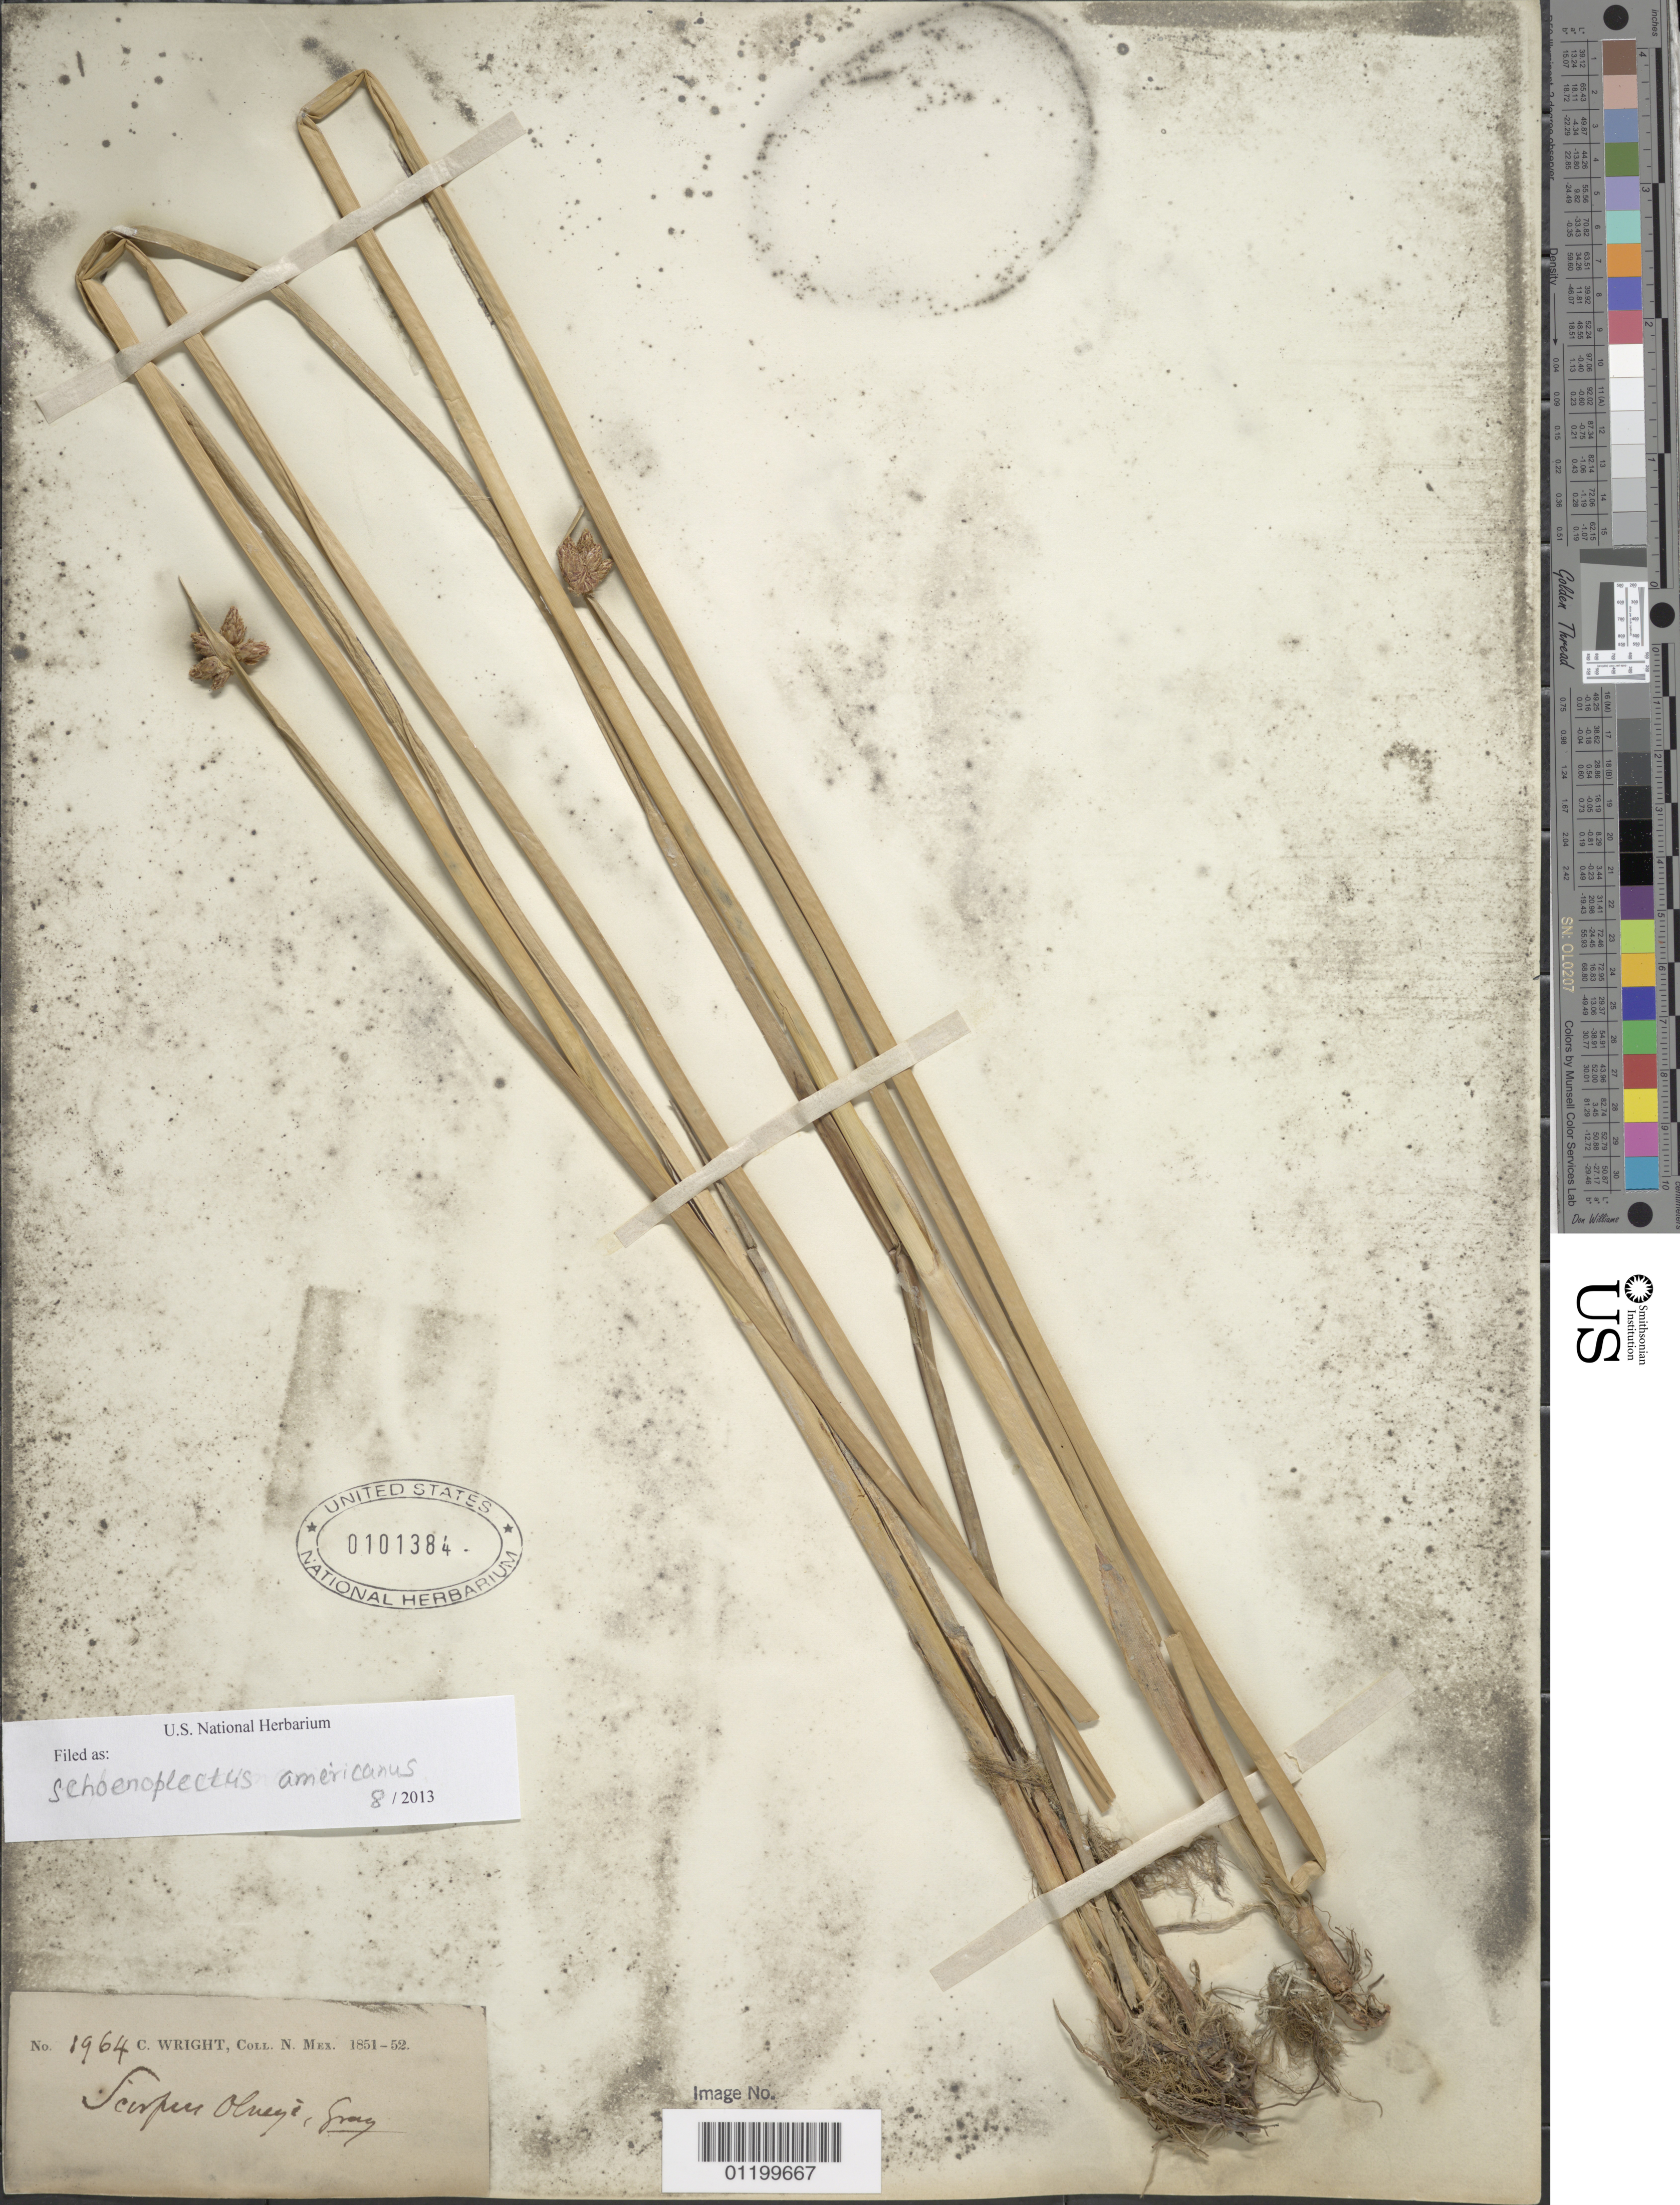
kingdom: Plantae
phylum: Tracheophyta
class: Liliopsida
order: Poales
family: Cyperaceae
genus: Schoenoplectus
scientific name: Schoenoplectus americanus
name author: (Pers.) Volkart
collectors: C. Wright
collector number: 1964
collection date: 1851/1852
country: United States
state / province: New Mexico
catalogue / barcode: US 101384